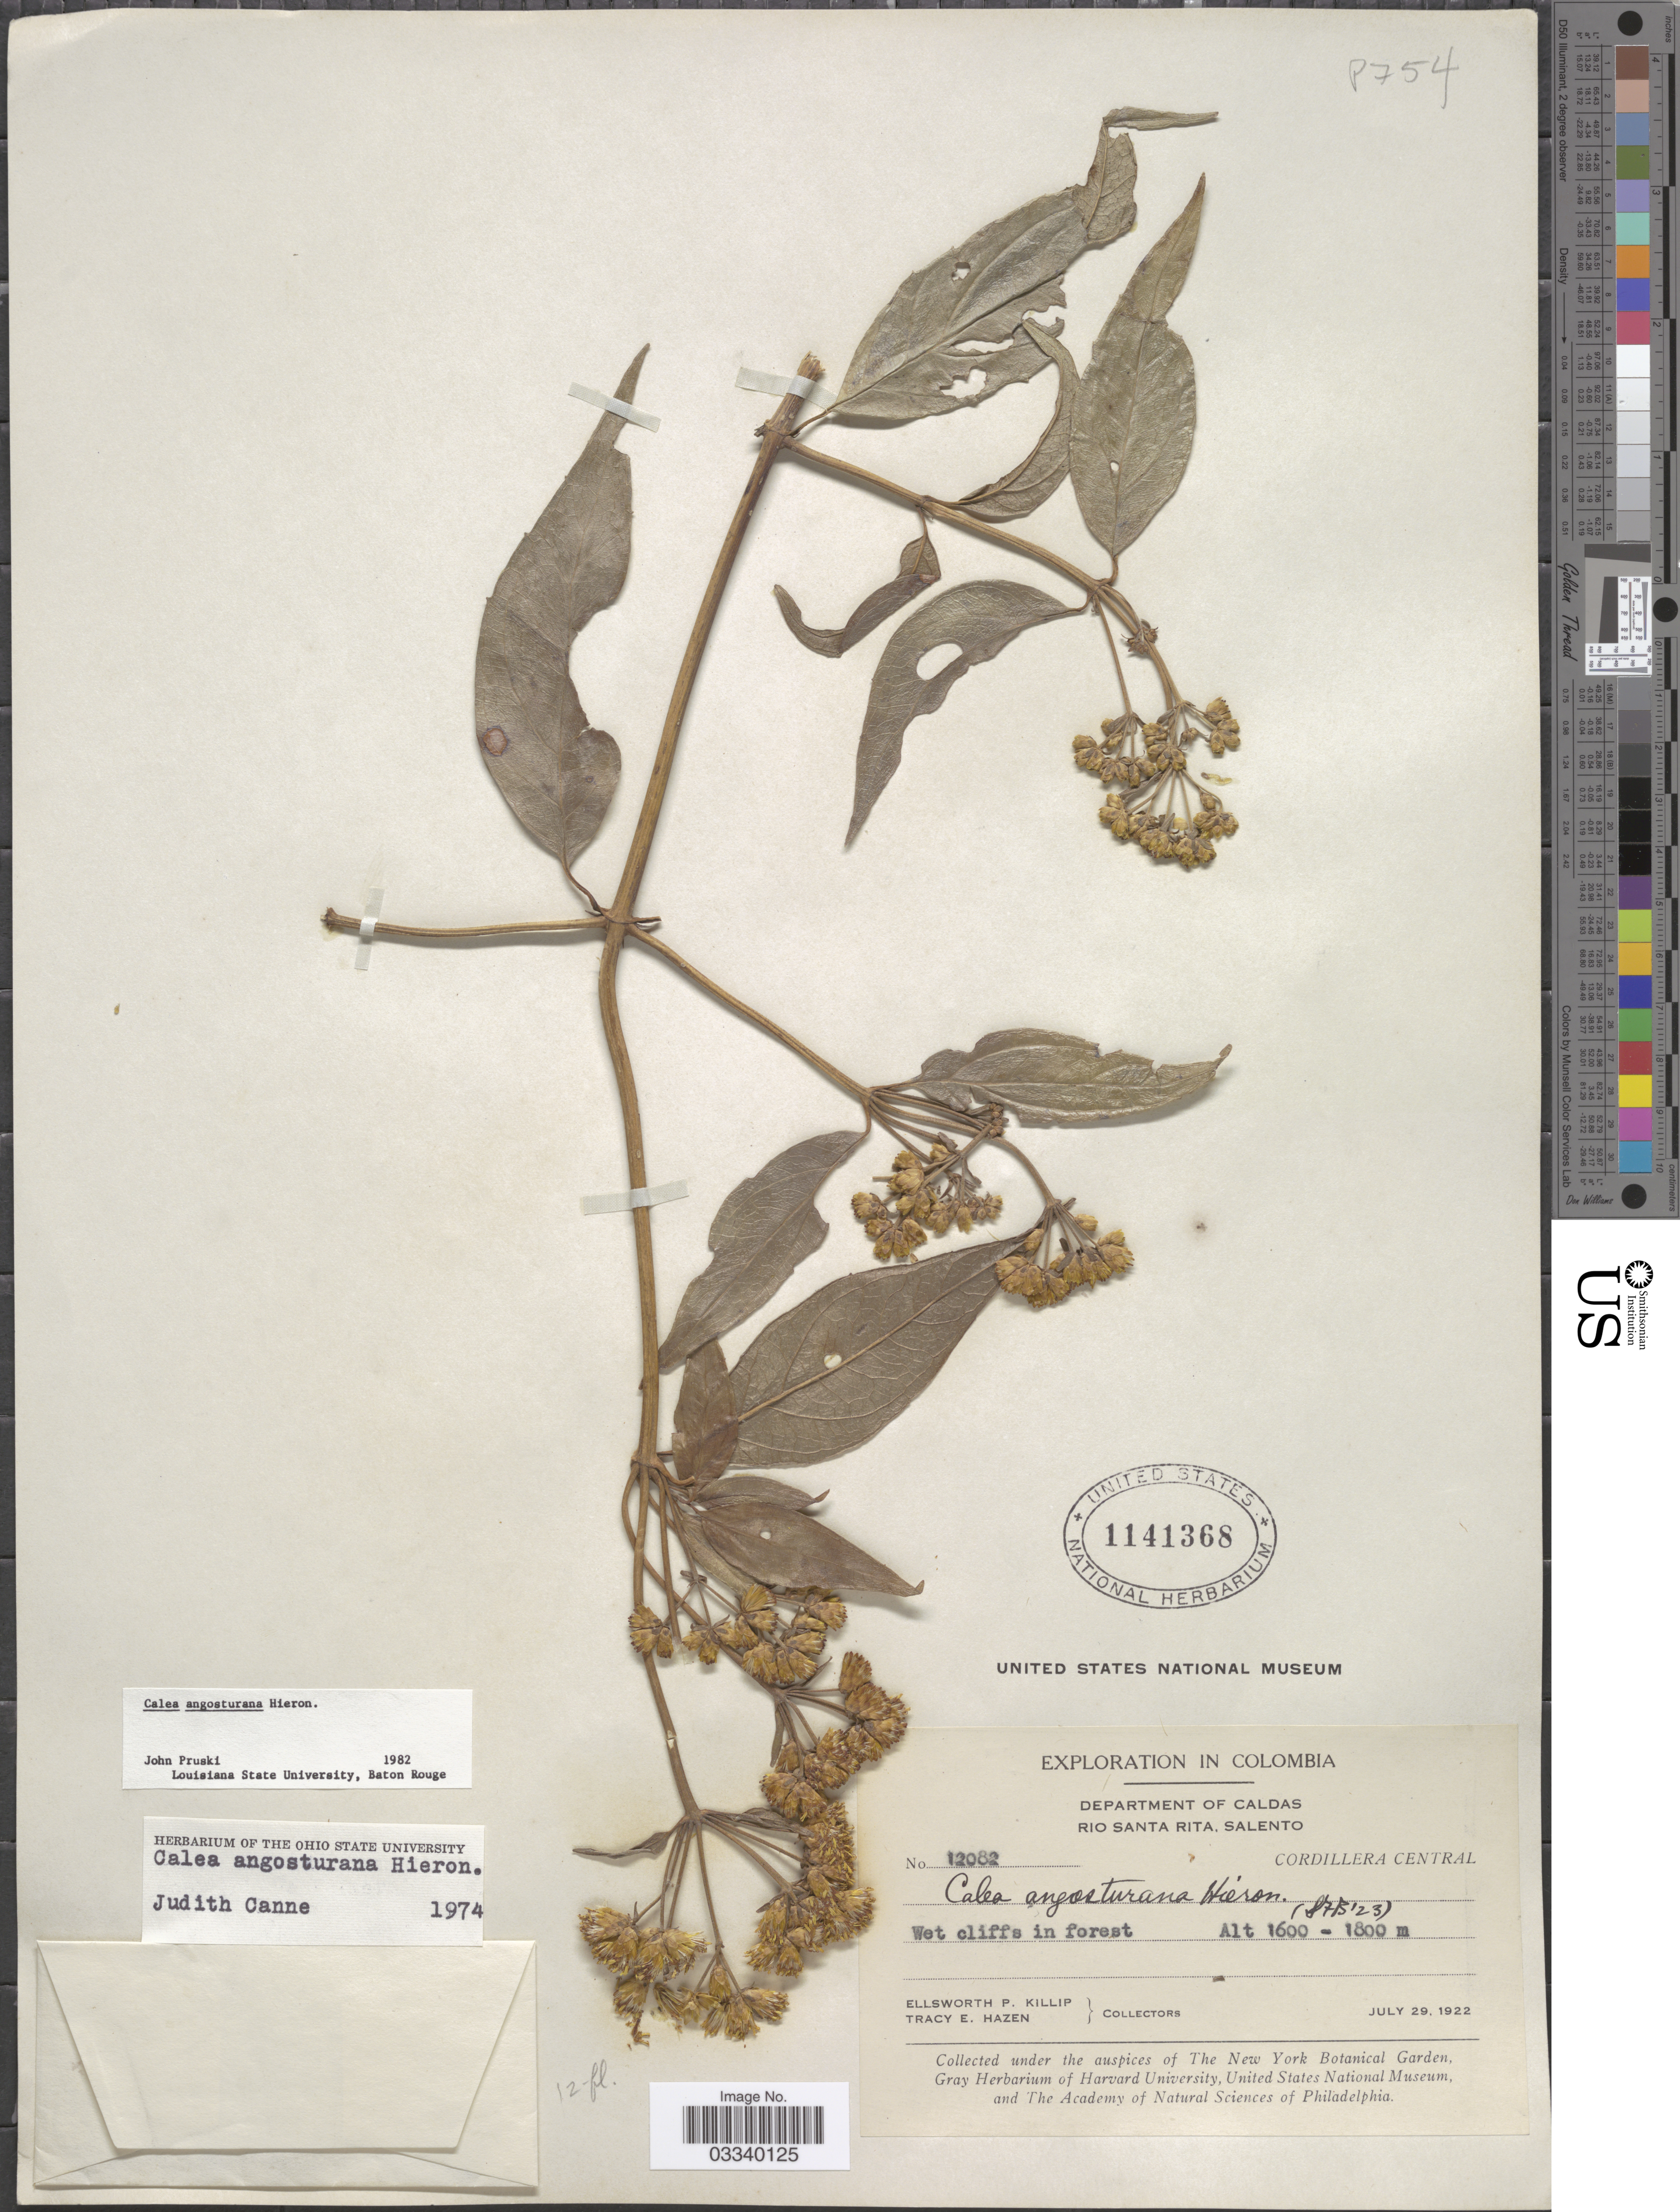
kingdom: Plantae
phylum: Tracheophyta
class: Magnoliopsida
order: Asterales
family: Asteraceae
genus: Calea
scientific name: Calea angosturana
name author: Hieron.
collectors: E. P. Killip & T. E. Hazen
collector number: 12082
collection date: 1922-07-29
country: Colombia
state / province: Caldas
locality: Department of Caldas, Rio Santa Rita, Salento. Cordillera Central.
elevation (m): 1600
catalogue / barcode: US 1141368